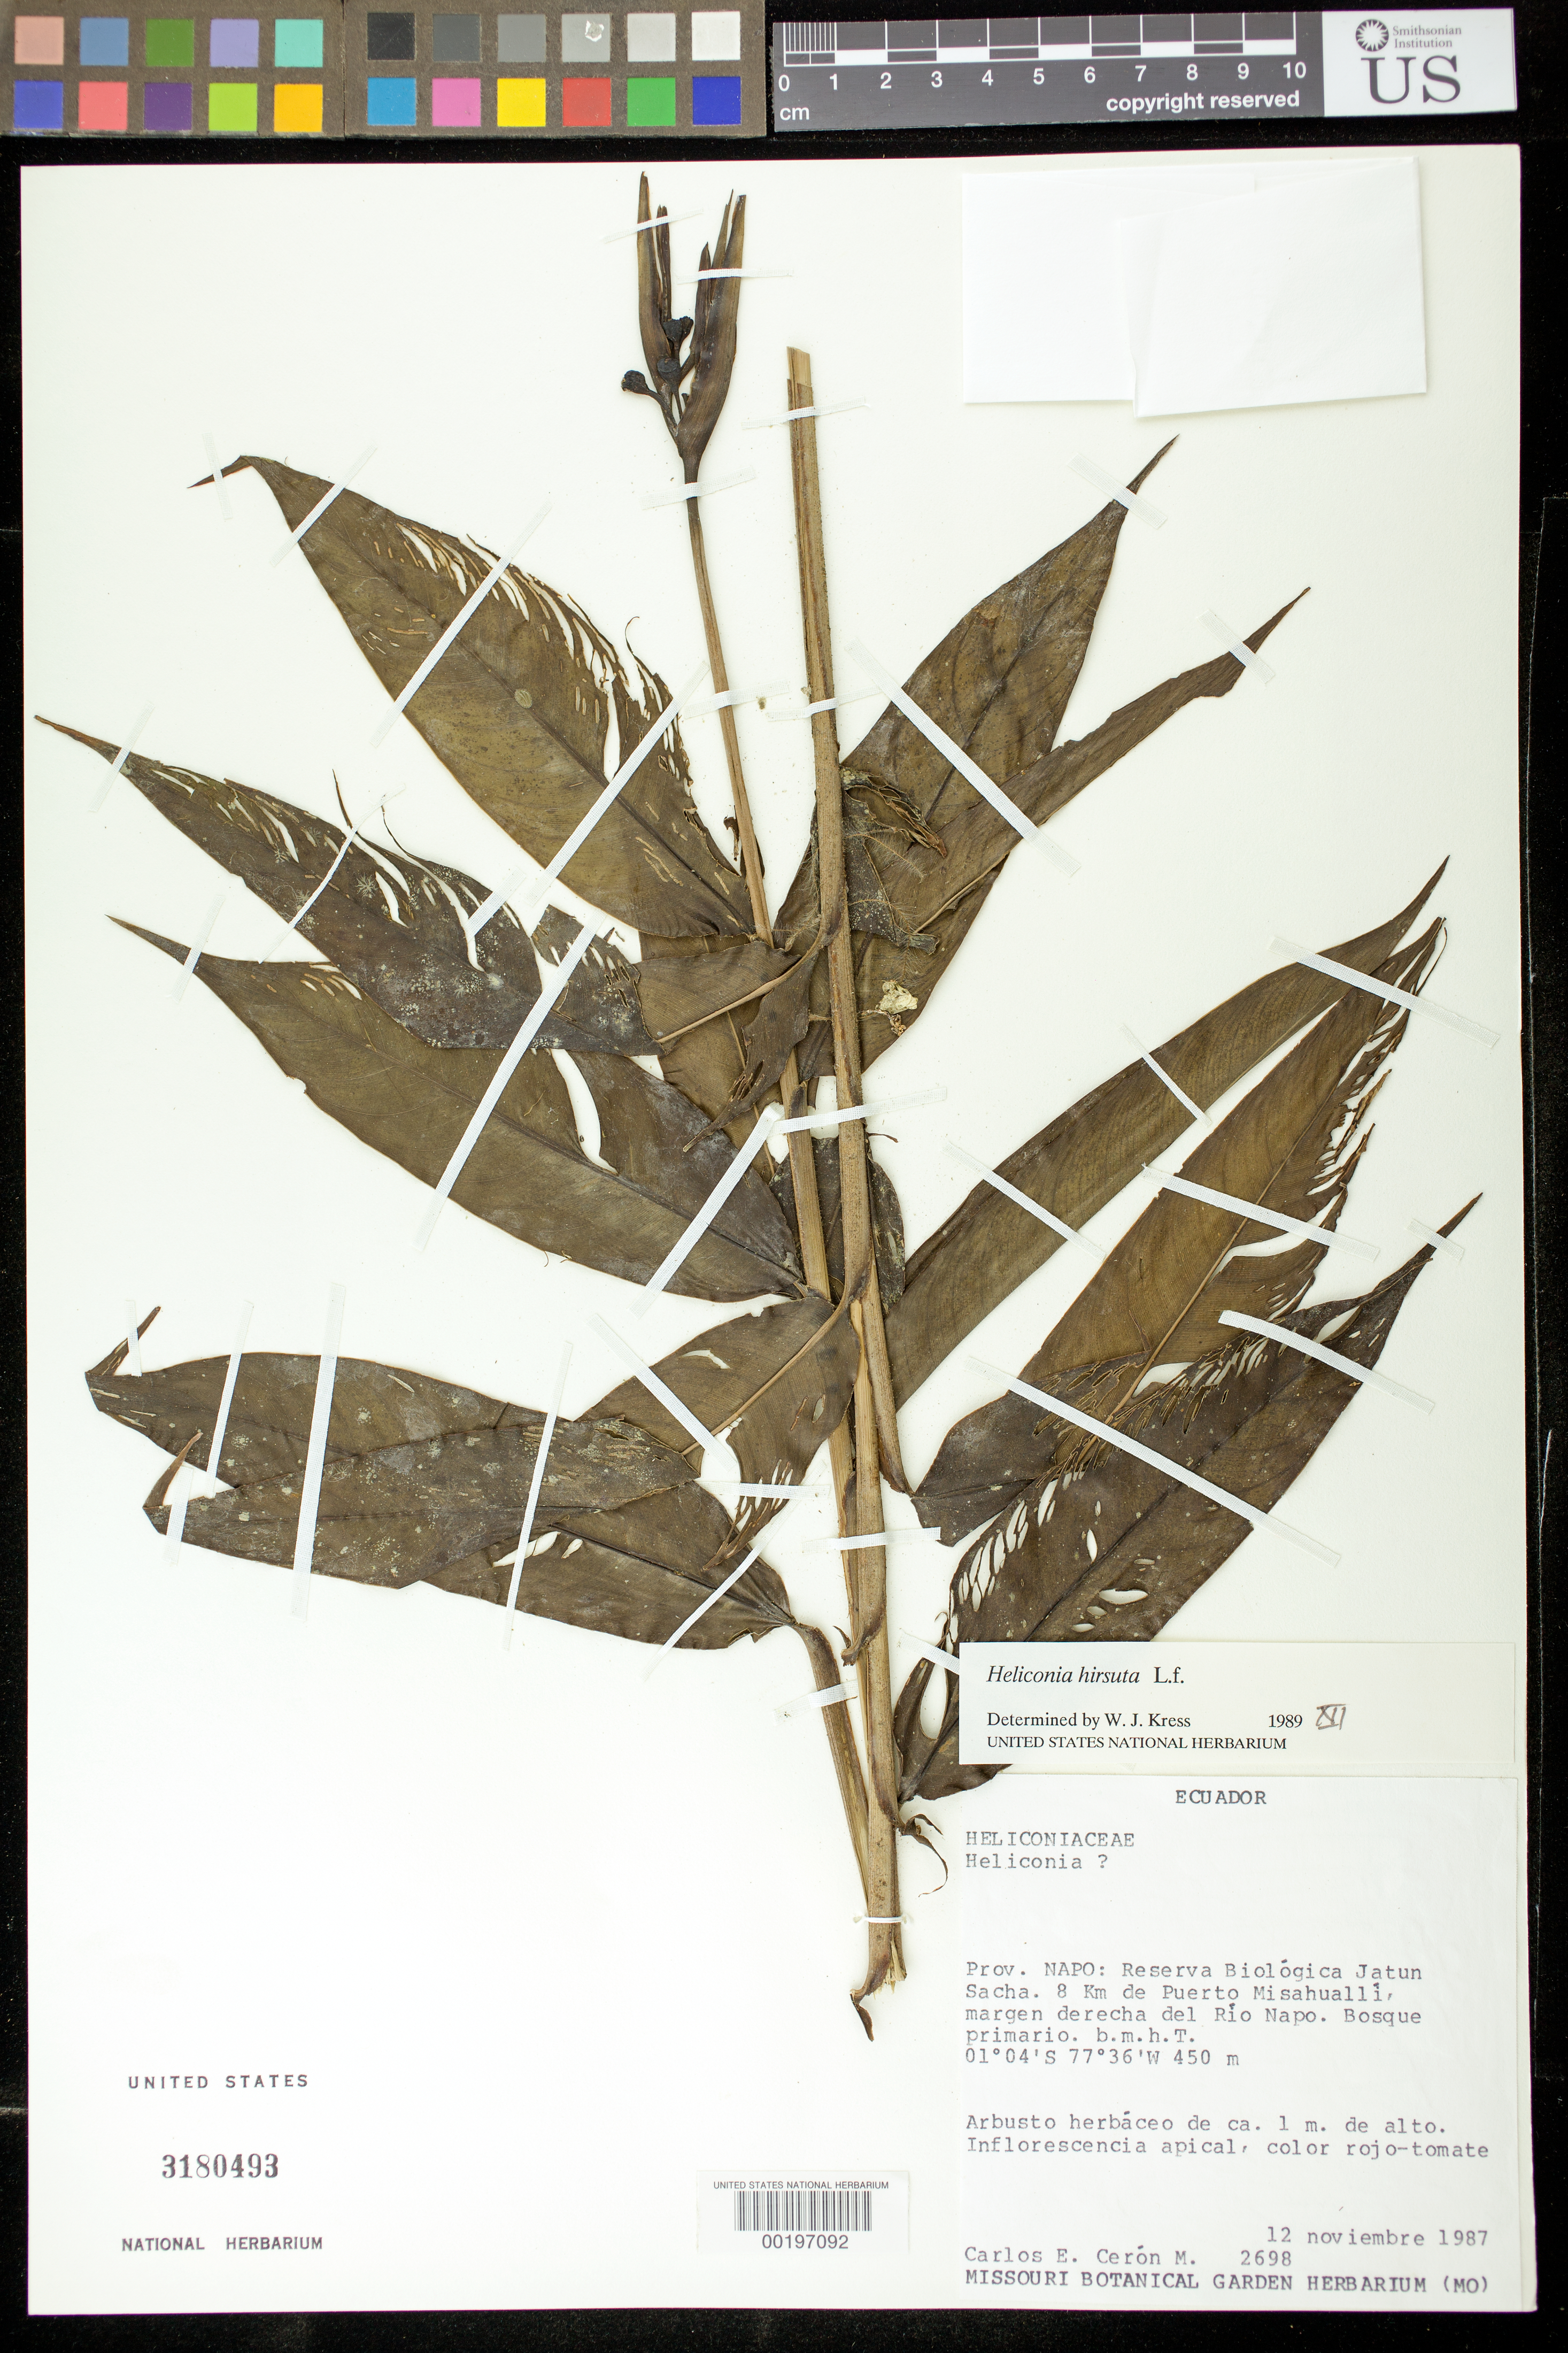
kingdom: Plantae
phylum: Tracheophyta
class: Liliopsida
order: Zingiberales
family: Heliconiaceae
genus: Heliconia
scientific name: Heliconia hirsuta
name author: L. f.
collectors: C. E. Cerón M.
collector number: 2698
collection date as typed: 12 Nov 1987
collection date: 1987-11-12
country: Ecuador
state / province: Napo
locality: Reserva biologica jatun sacha, 8 km from Puerto misahualli, right bank of Rio Napo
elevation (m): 450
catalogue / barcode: US 3180493